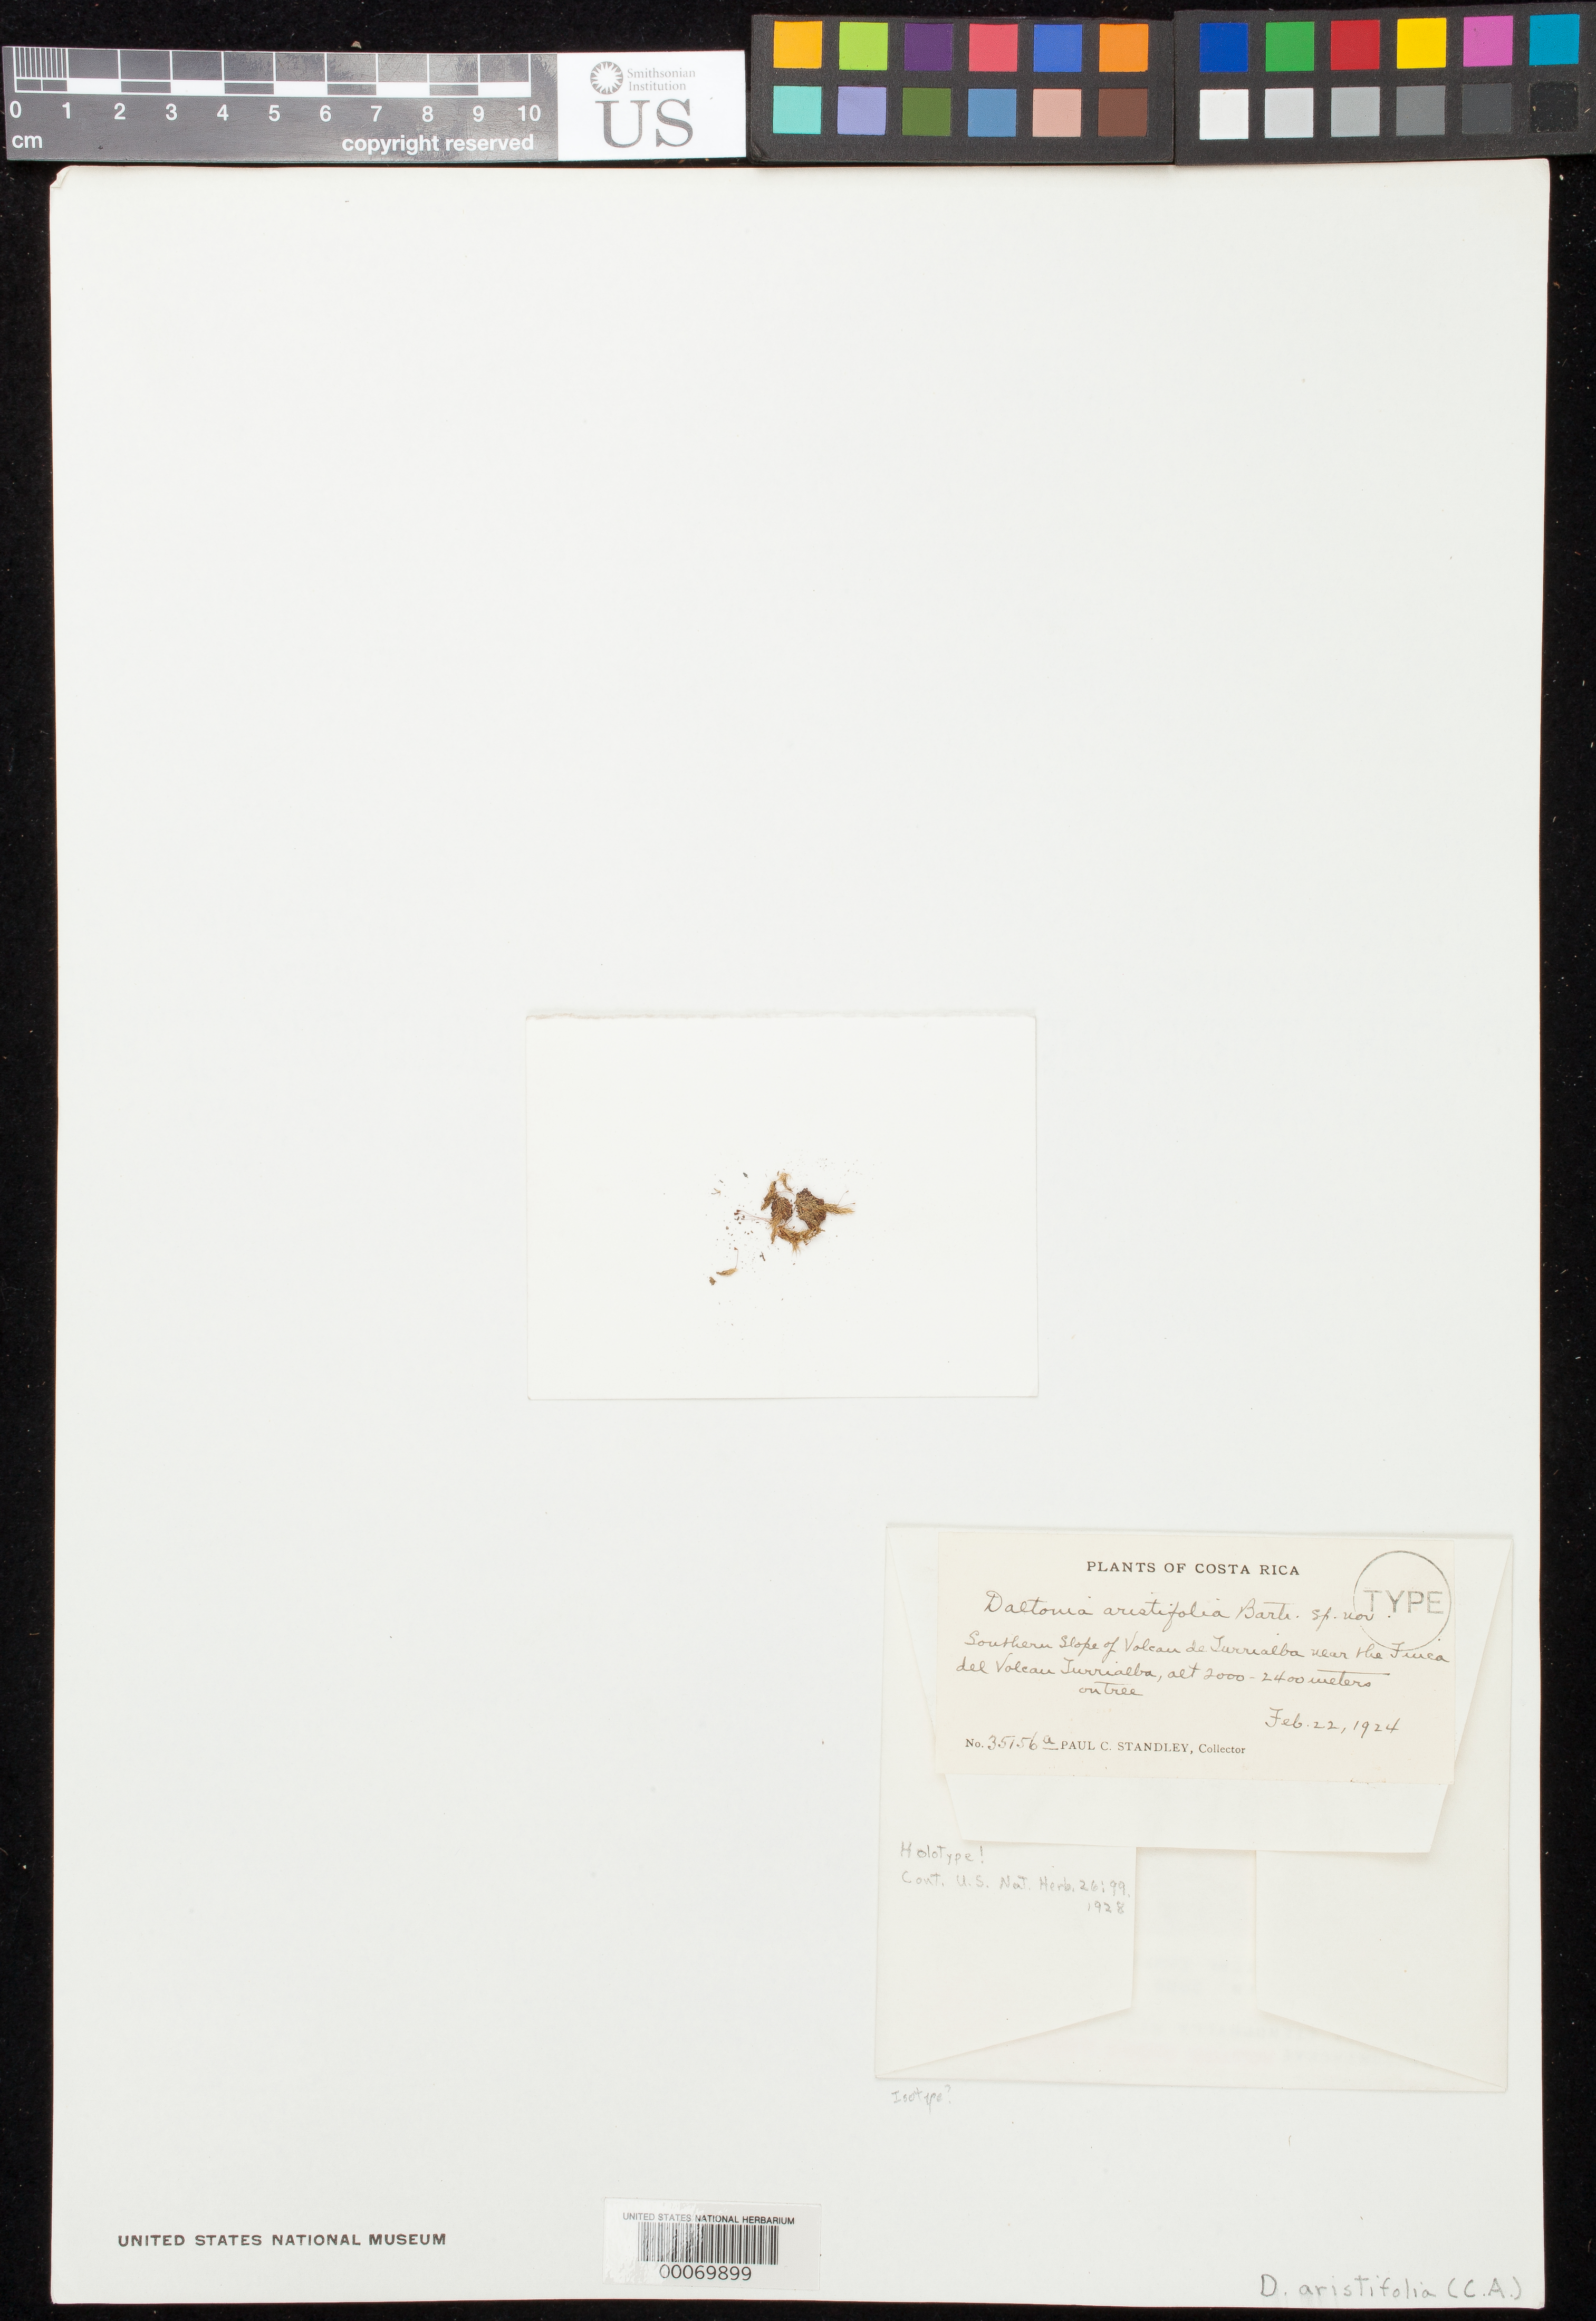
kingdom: Plantae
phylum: Bryophyta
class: Bryopsida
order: Hookeriales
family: Daltoniaceae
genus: Daltonia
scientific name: Daltonia aristifolia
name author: E.B. Bartram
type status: Holotype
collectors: P. C. Standley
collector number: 35156 a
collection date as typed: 22 Feb 1924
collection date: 1924-02-22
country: Costa Rica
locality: S slope of Volcan de Turriabla near the Finca del Volcan Turrialba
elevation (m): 2000